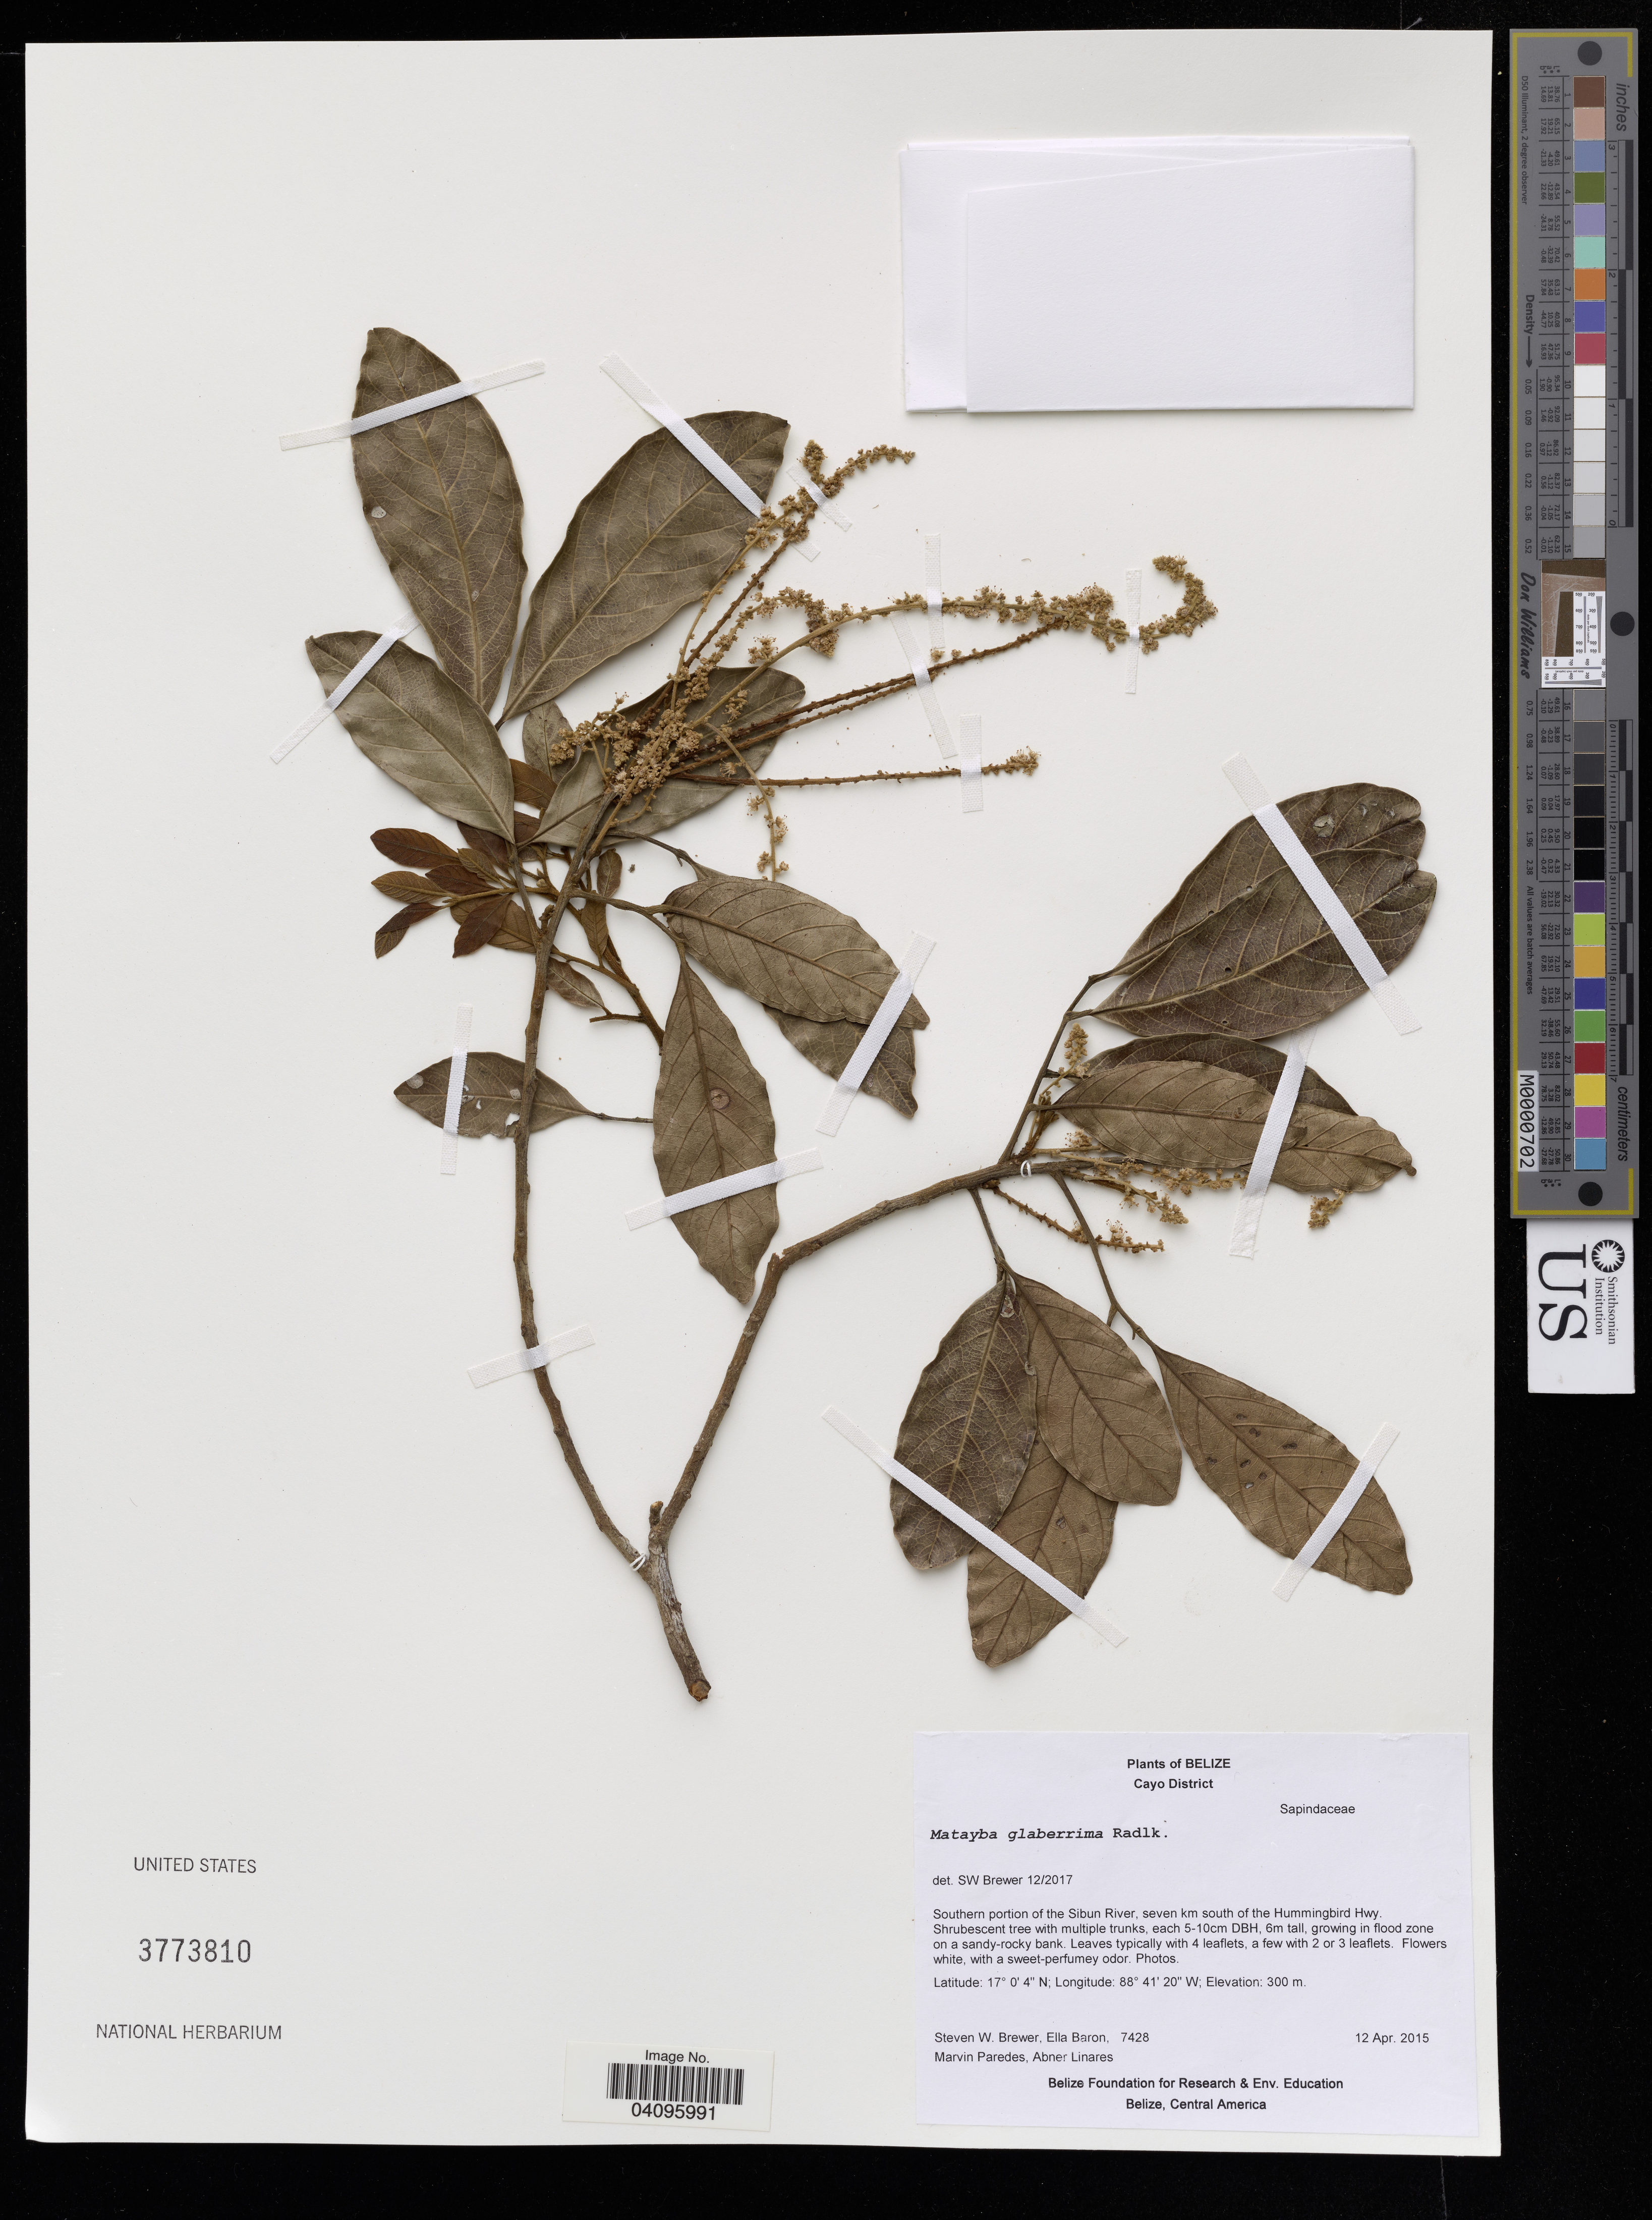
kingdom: Plantae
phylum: Tracheophyta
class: Magnoliopsida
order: Sapindales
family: Sapindaceae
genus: Matayba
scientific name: Matayba glaberrima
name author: Radlk.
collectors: S. W. Brewer, E. Baron, M. Paredes & A. Linares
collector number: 7428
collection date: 2015-04-12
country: Belize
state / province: Cayo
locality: Southern portion of the Sibun River, seven km south of the Hummingbird Hwy.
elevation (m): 300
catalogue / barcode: US 3773810